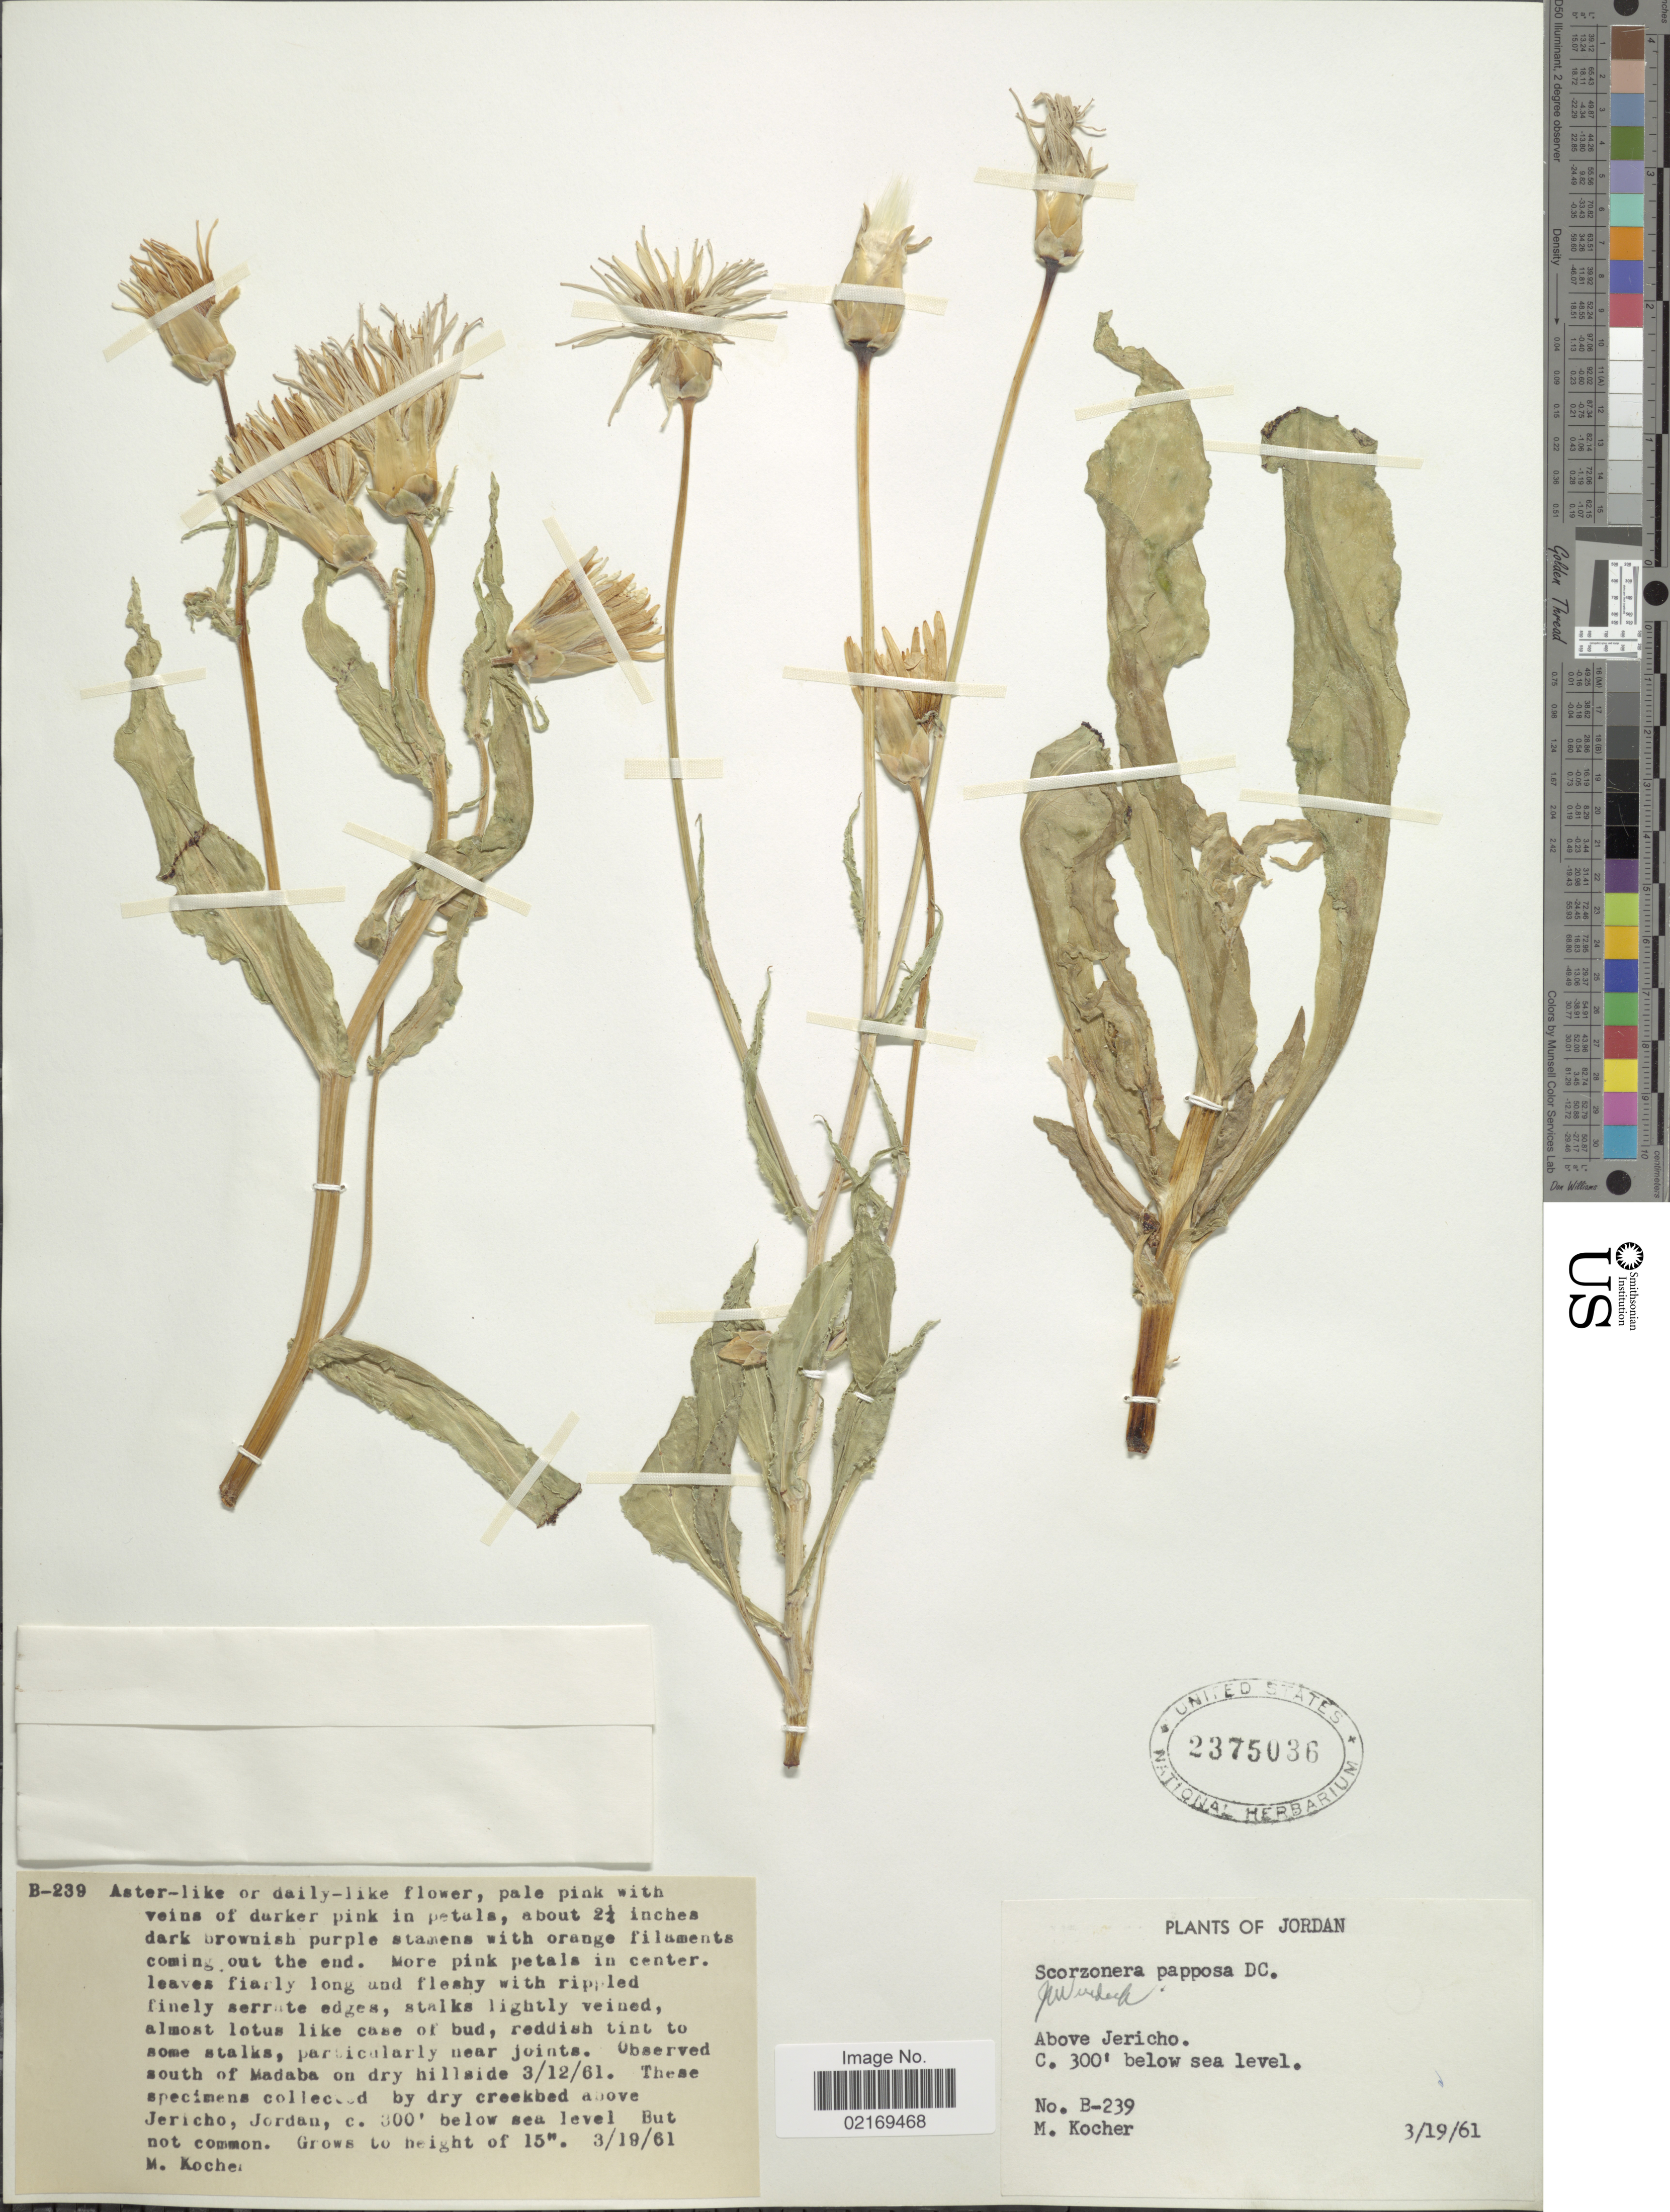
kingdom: Plantae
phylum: Tracheophyta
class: Magnoliopsida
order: Asterales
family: Asteraceae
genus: Scorzonera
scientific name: Scorzonera papposa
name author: DC.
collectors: M. Kocher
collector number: B-239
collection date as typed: Transcribed d/m/y: 19/3/61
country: Jordan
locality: Above Jericho.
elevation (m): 91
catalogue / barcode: US 2375036